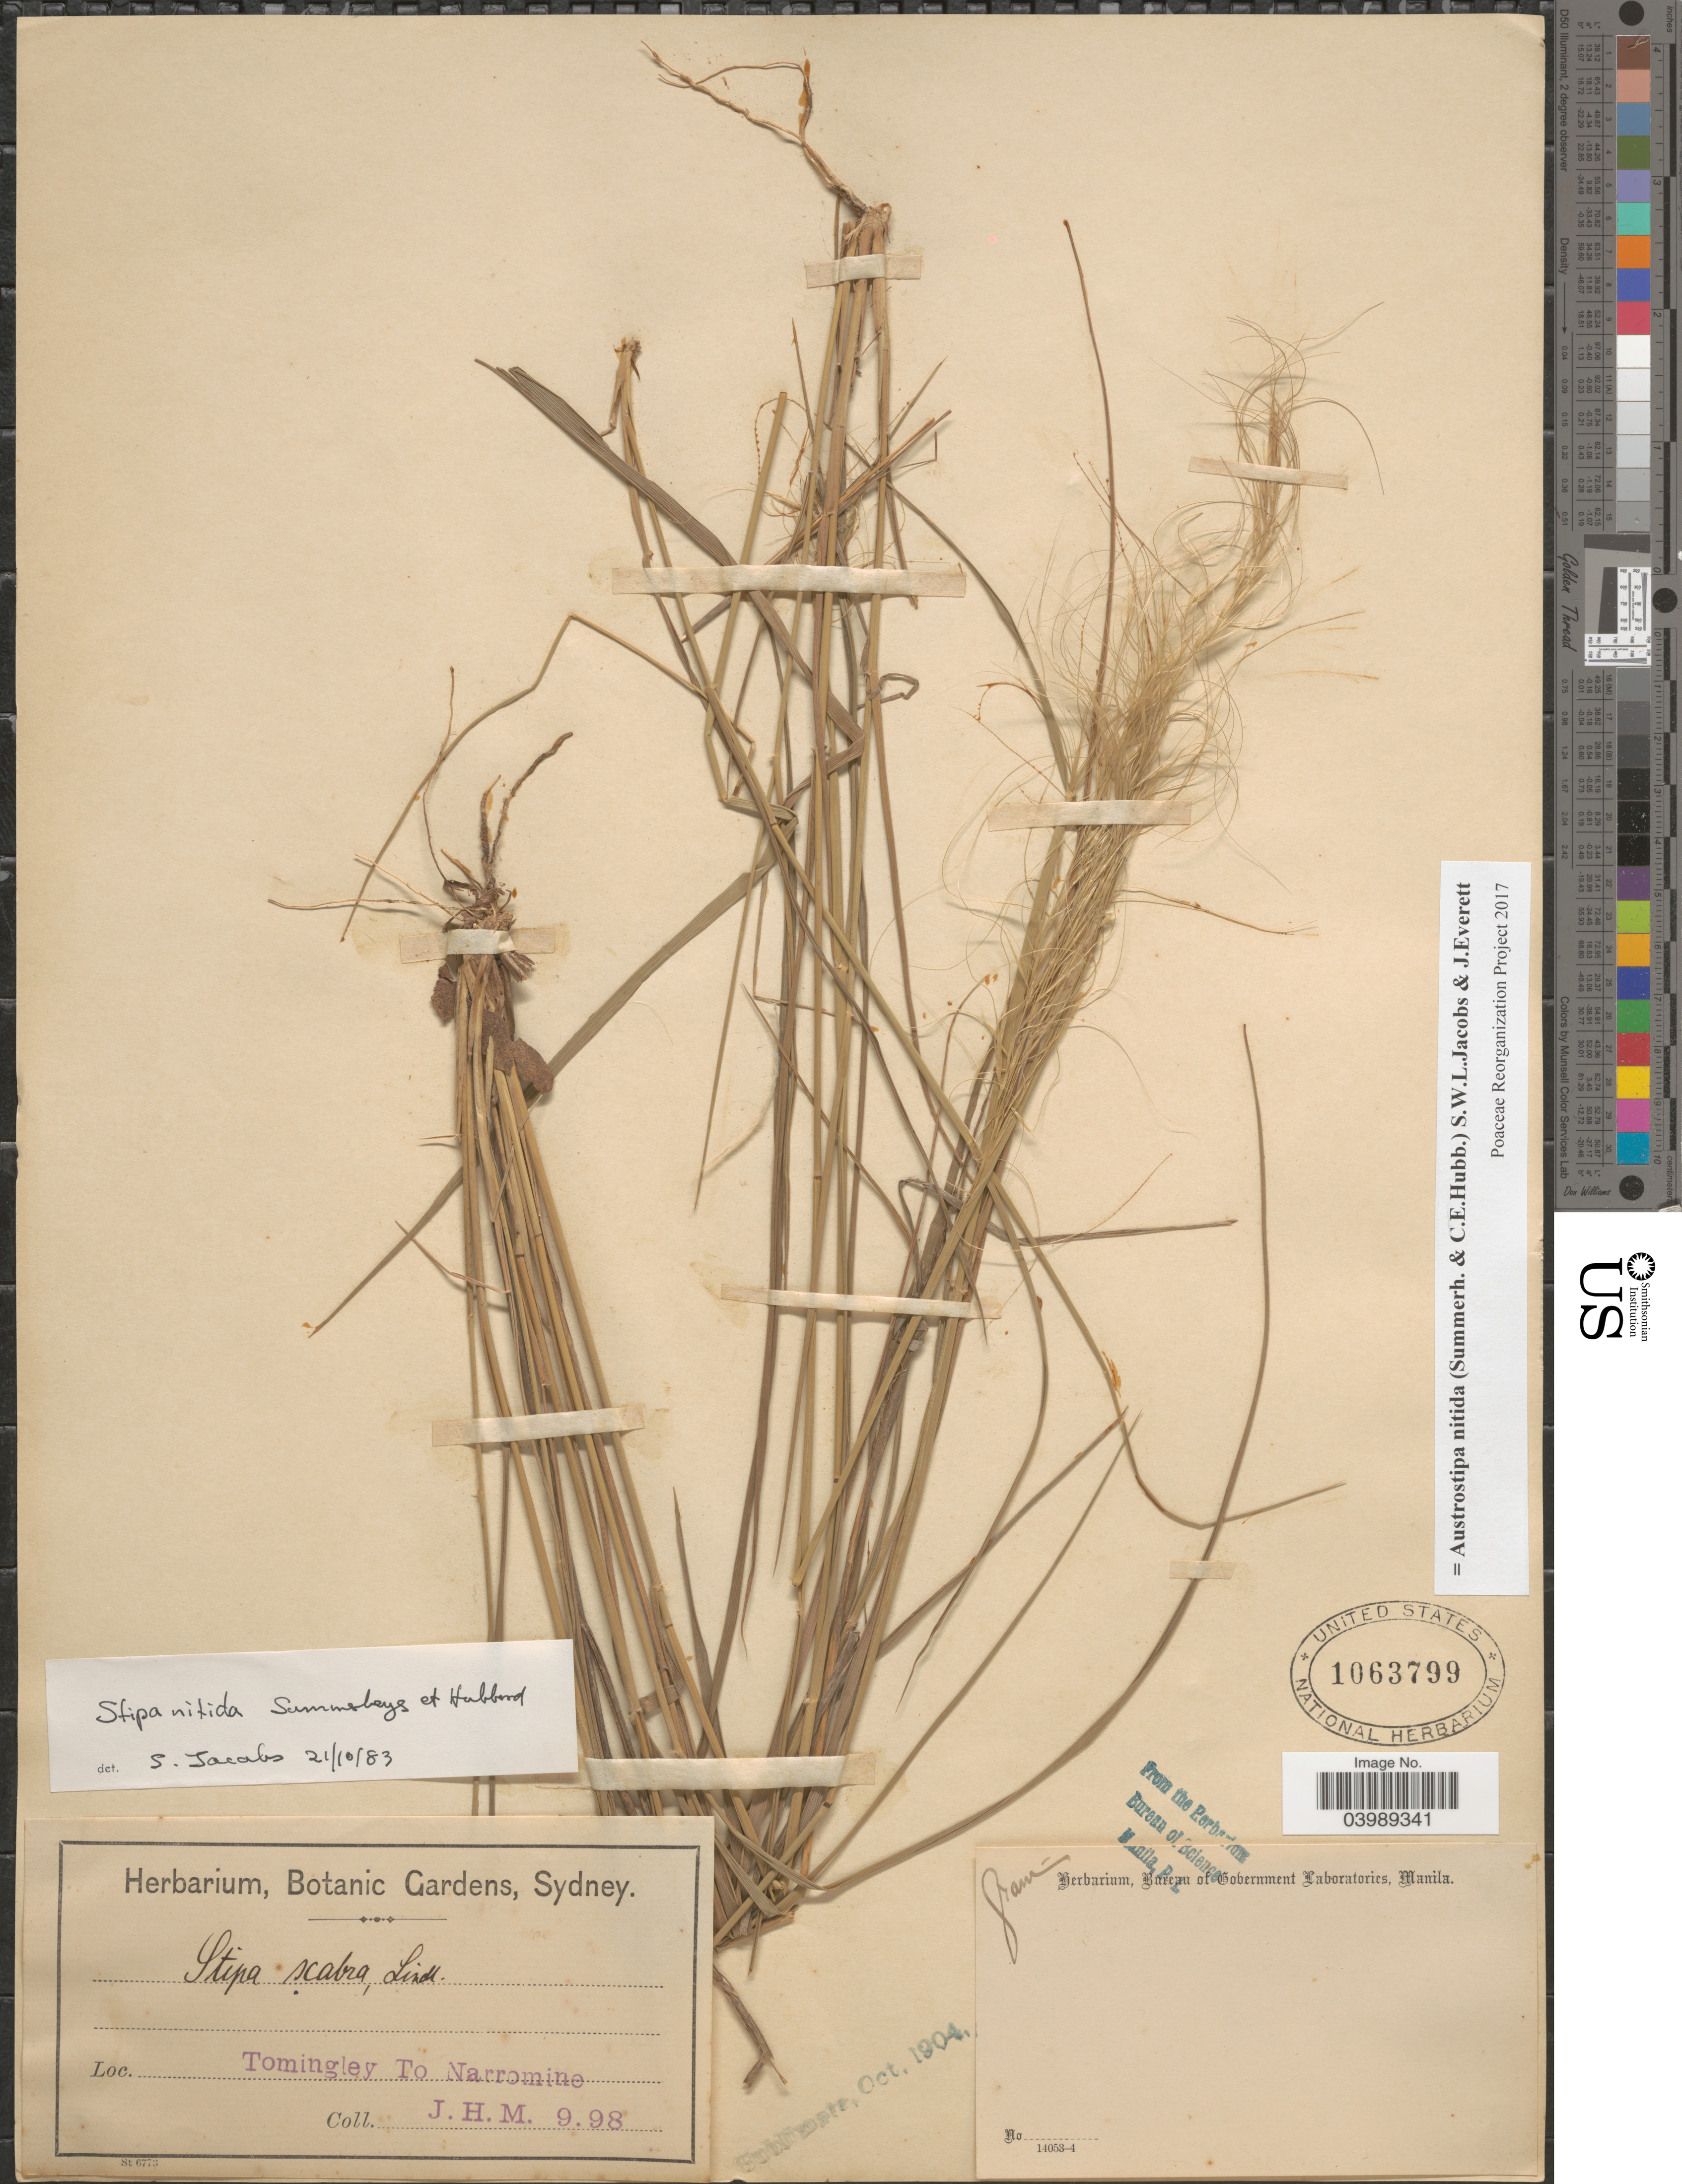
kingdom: Plantae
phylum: Tracheophyta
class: Liliopsida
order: Poales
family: Poaceae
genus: Austrostipa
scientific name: Austrostipa nitida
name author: (Summerh. & C.E. Hubb.) S.W.L. Jacobs & J. Everett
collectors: J. H. M.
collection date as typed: Transcribed d/m/y: /9/98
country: Australia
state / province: New South Wales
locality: Tomingley To Narrominoe.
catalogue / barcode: US 1063799